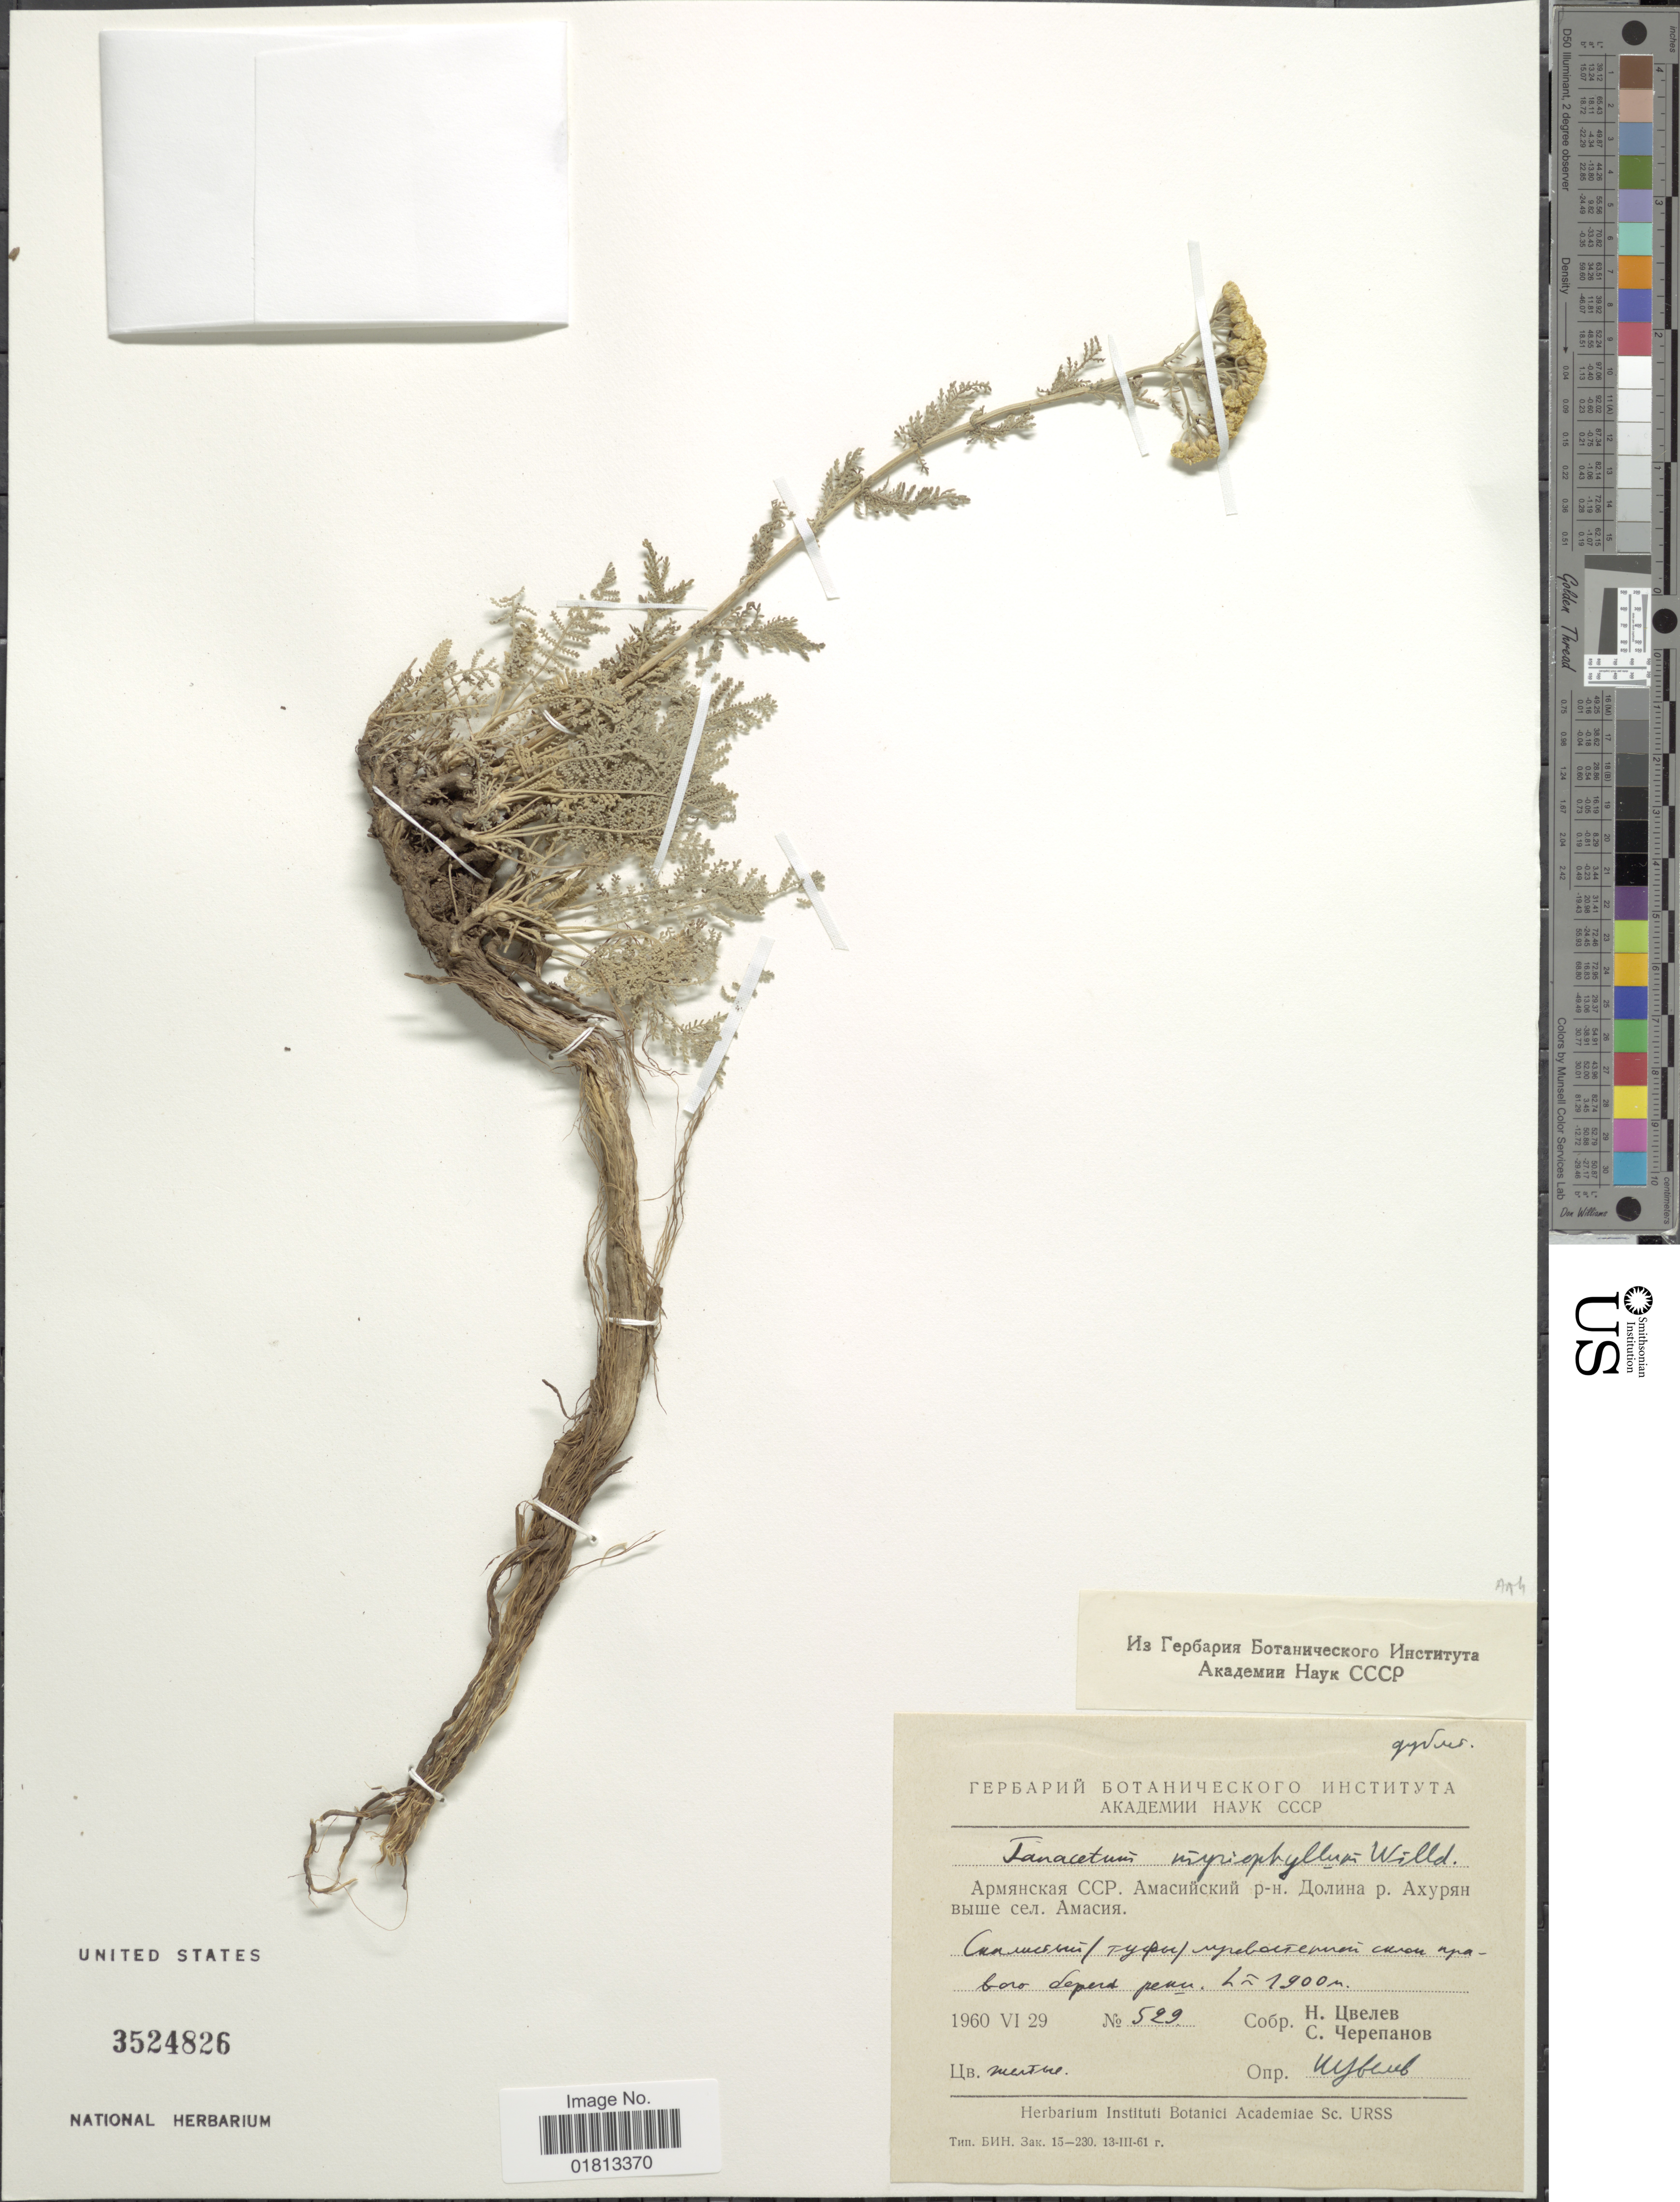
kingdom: Plantae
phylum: Tracheophyta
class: Magnoliopsida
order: Asterales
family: Asteraceae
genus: Tanacetum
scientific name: Tanacetum miyriophyllum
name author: Willd.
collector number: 529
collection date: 1960-06-29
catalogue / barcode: US 3524826